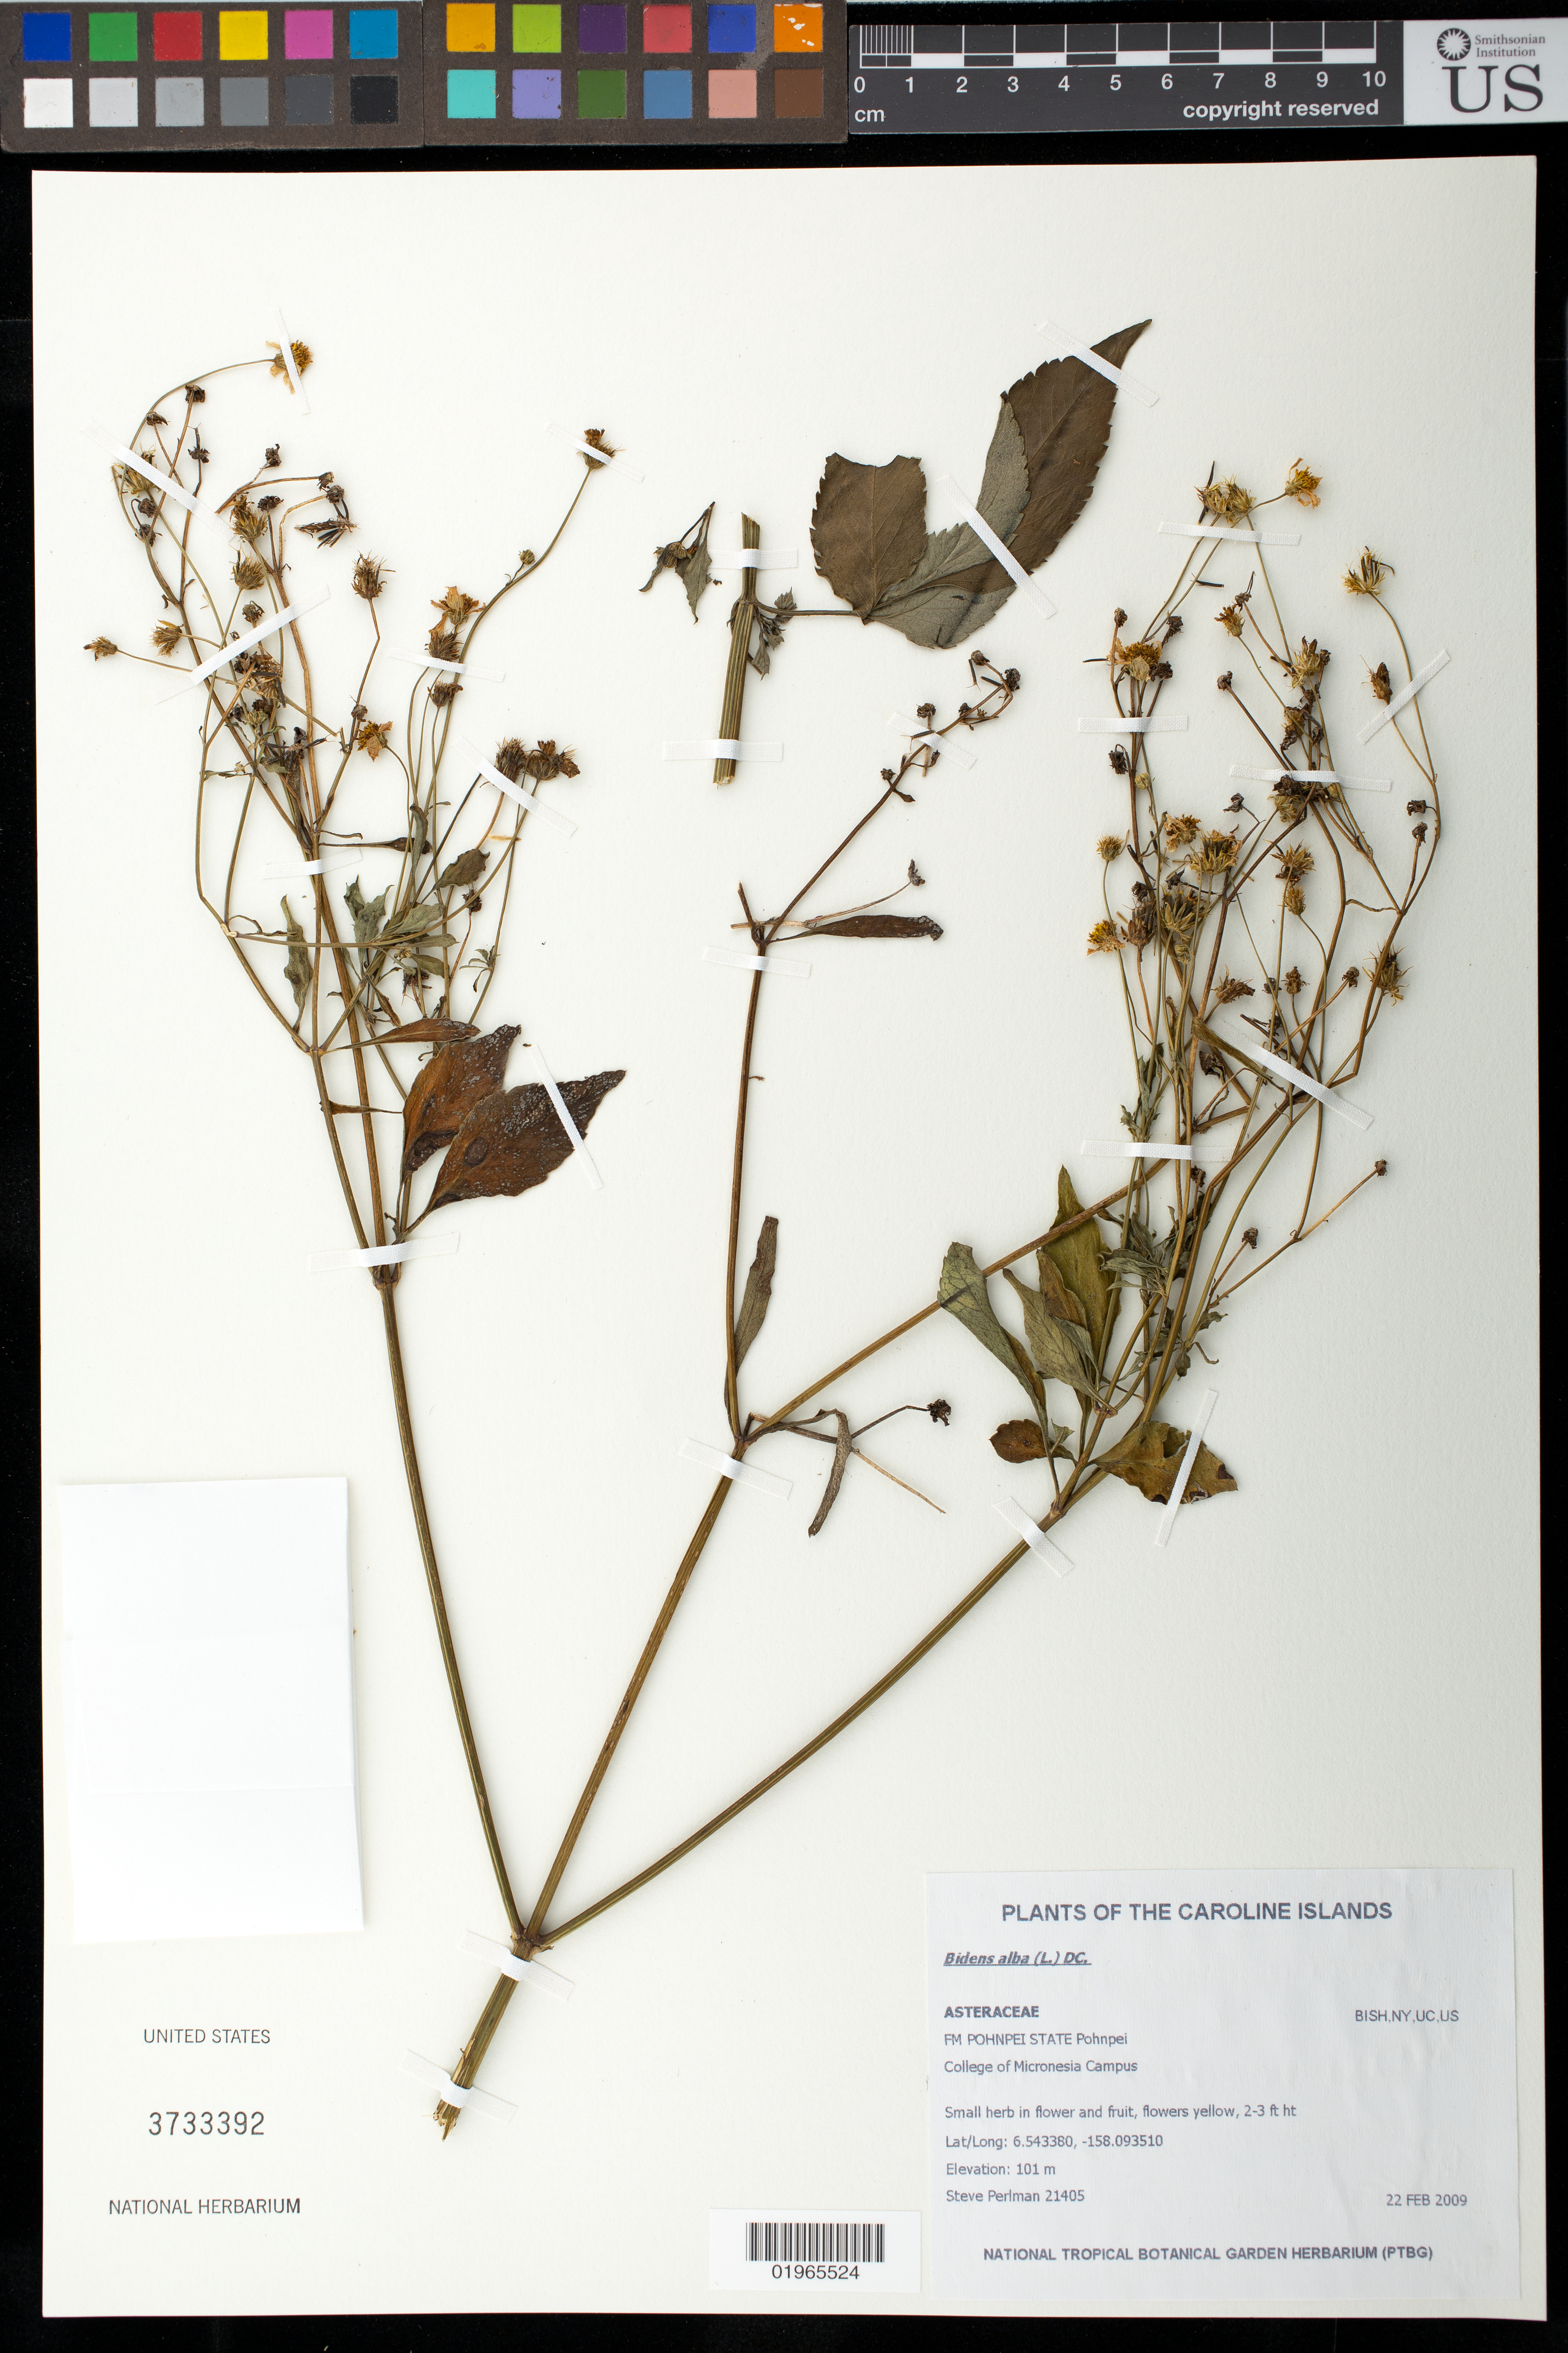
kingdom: Plantae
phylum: Tracheophyta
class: Magnoliopsida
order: Asterales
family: Asteraceae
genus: Bidens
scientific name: Bidens alba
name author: (L.) DC.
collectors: S. Perlman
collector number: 21405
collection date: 2009-02-22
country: Micronesia, Federated States of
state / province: Pohnpei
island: Pohnpei [Ponape]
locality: Caroline Islands. College of Micronesia campus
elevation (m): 101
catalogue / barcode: US 3733392